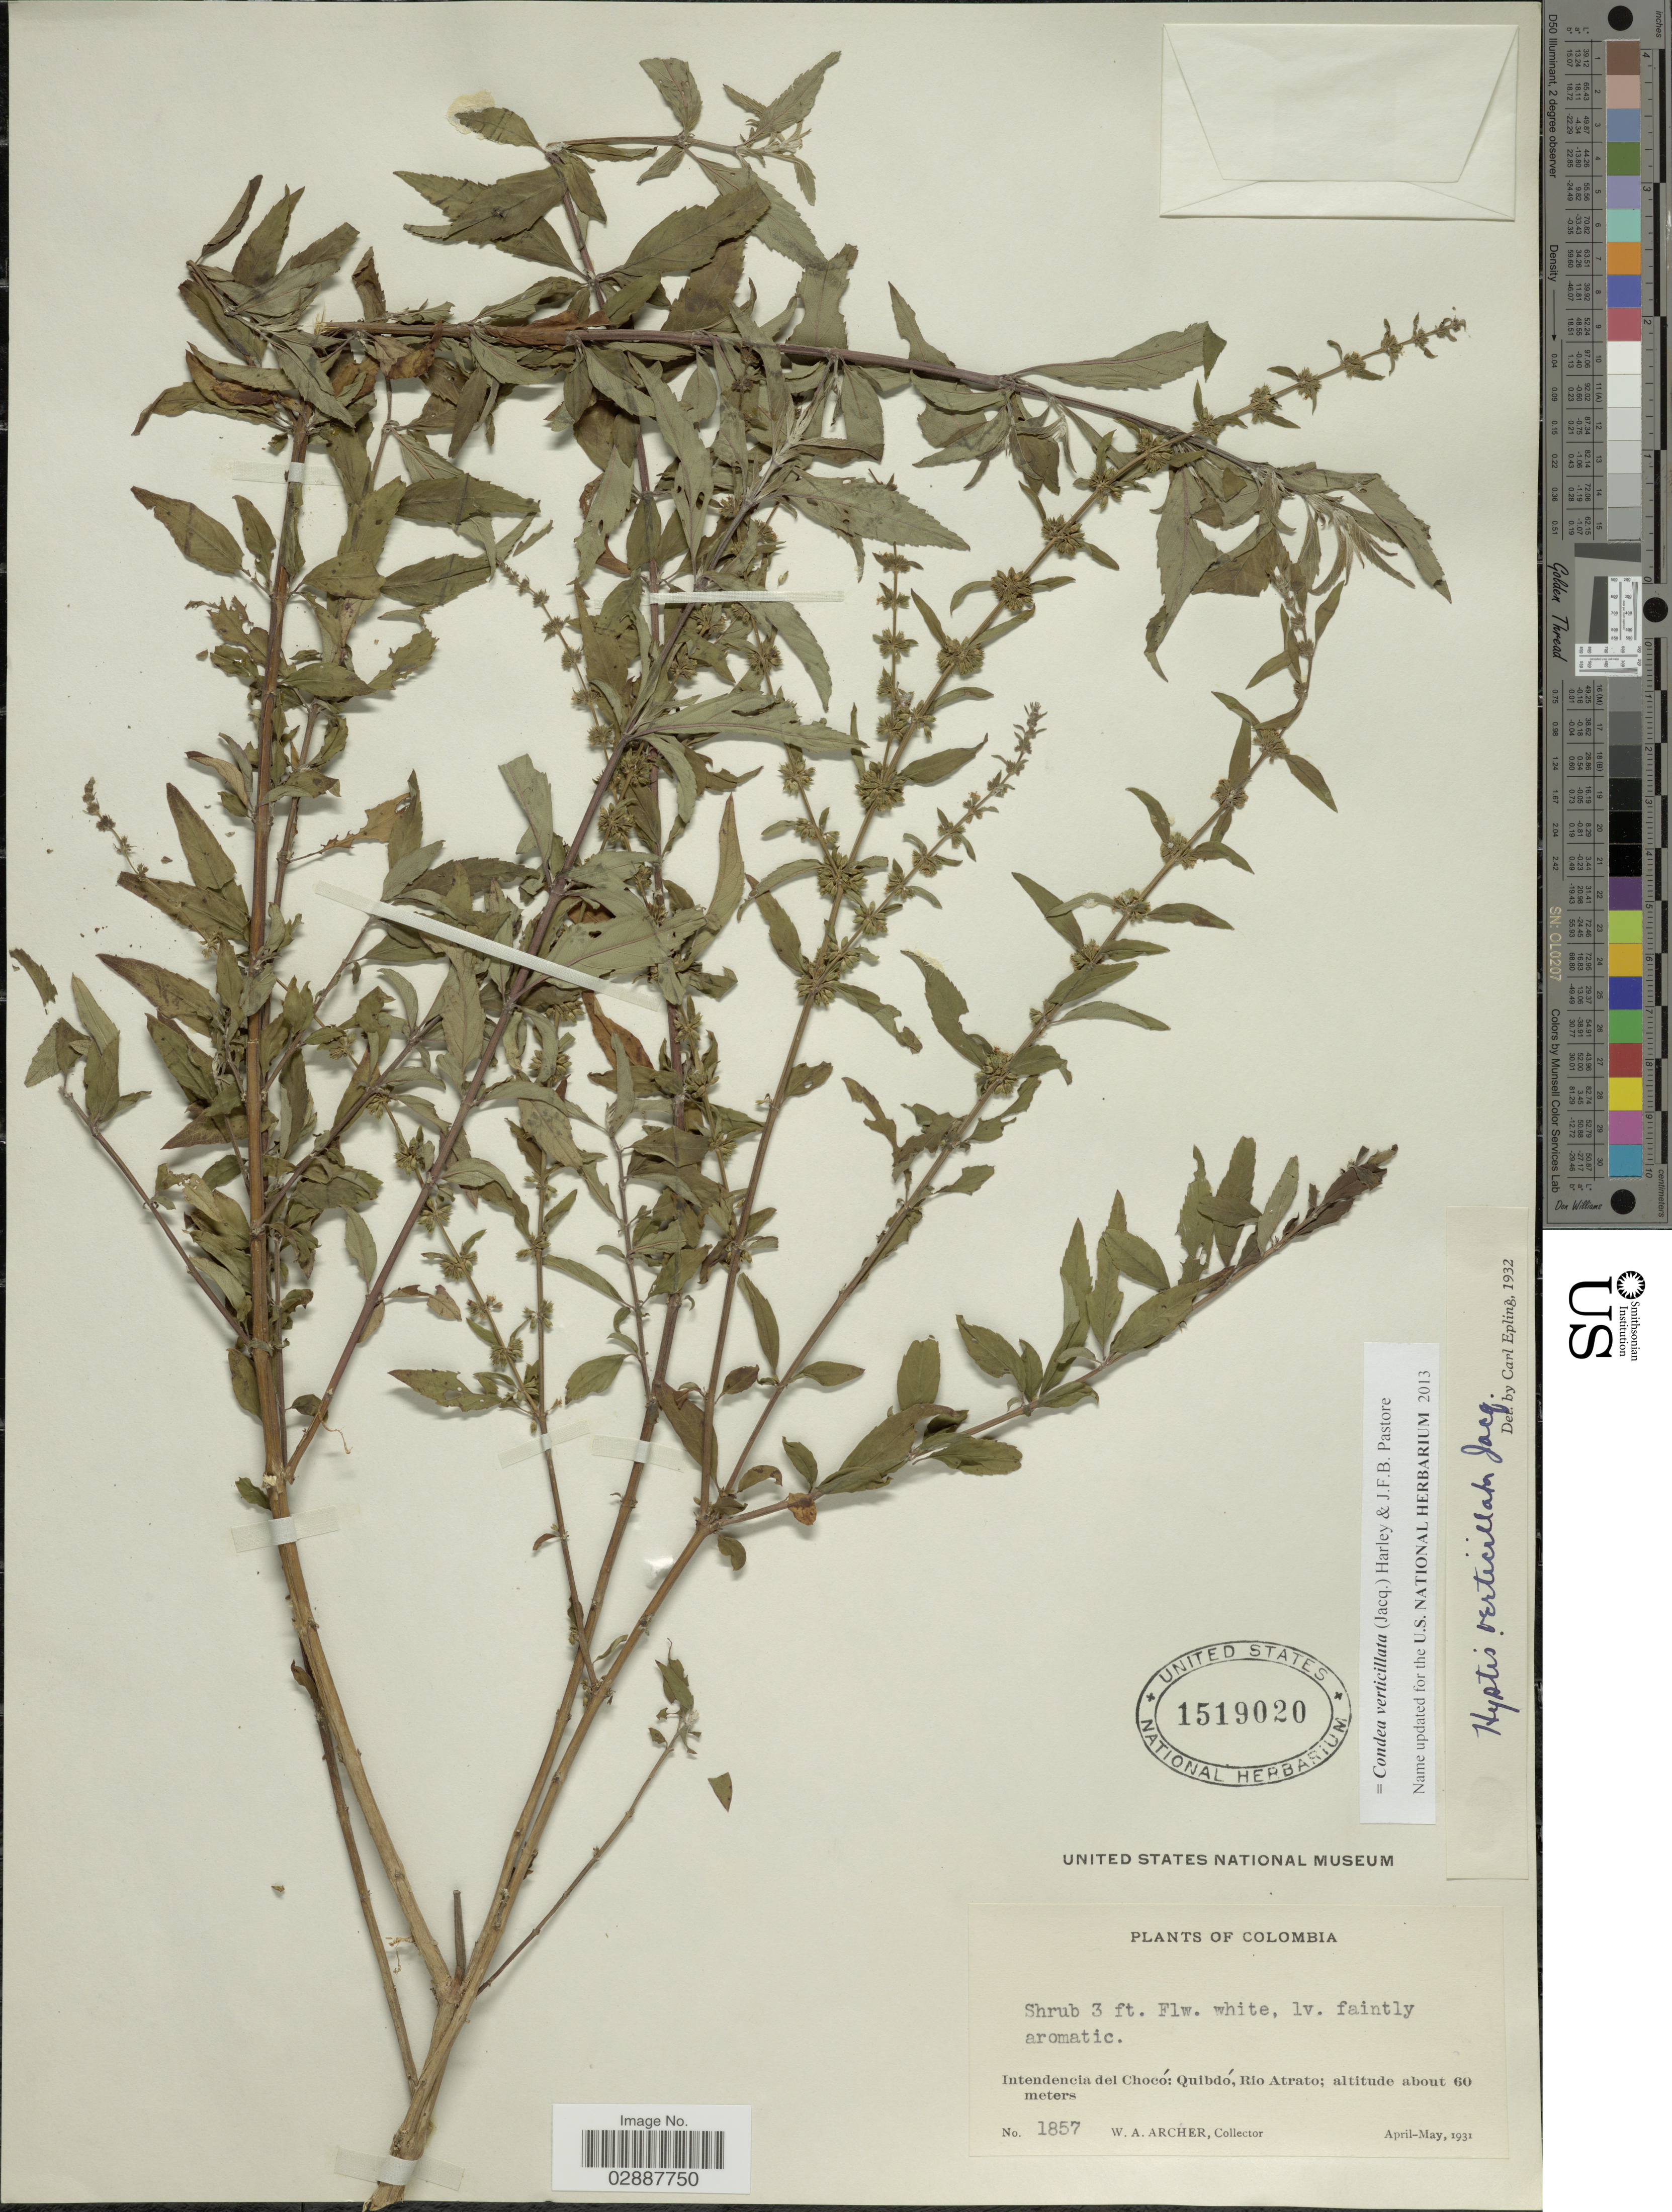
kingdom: Plantae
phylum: Tracheophyta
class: Magnoliopsida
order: Lamiales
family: Lamiaceae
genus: Condea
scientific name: Condea verticillata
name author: (Jacq.) Harley & J.F.B. Pastore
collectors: W. Archer & S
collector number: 1857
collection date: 1931-04/1931-05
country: Colombia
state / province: Chocó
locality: Intendencia del Chocó: Quibdó, Rio Atrato.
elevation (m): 60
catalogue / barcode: US 1519020